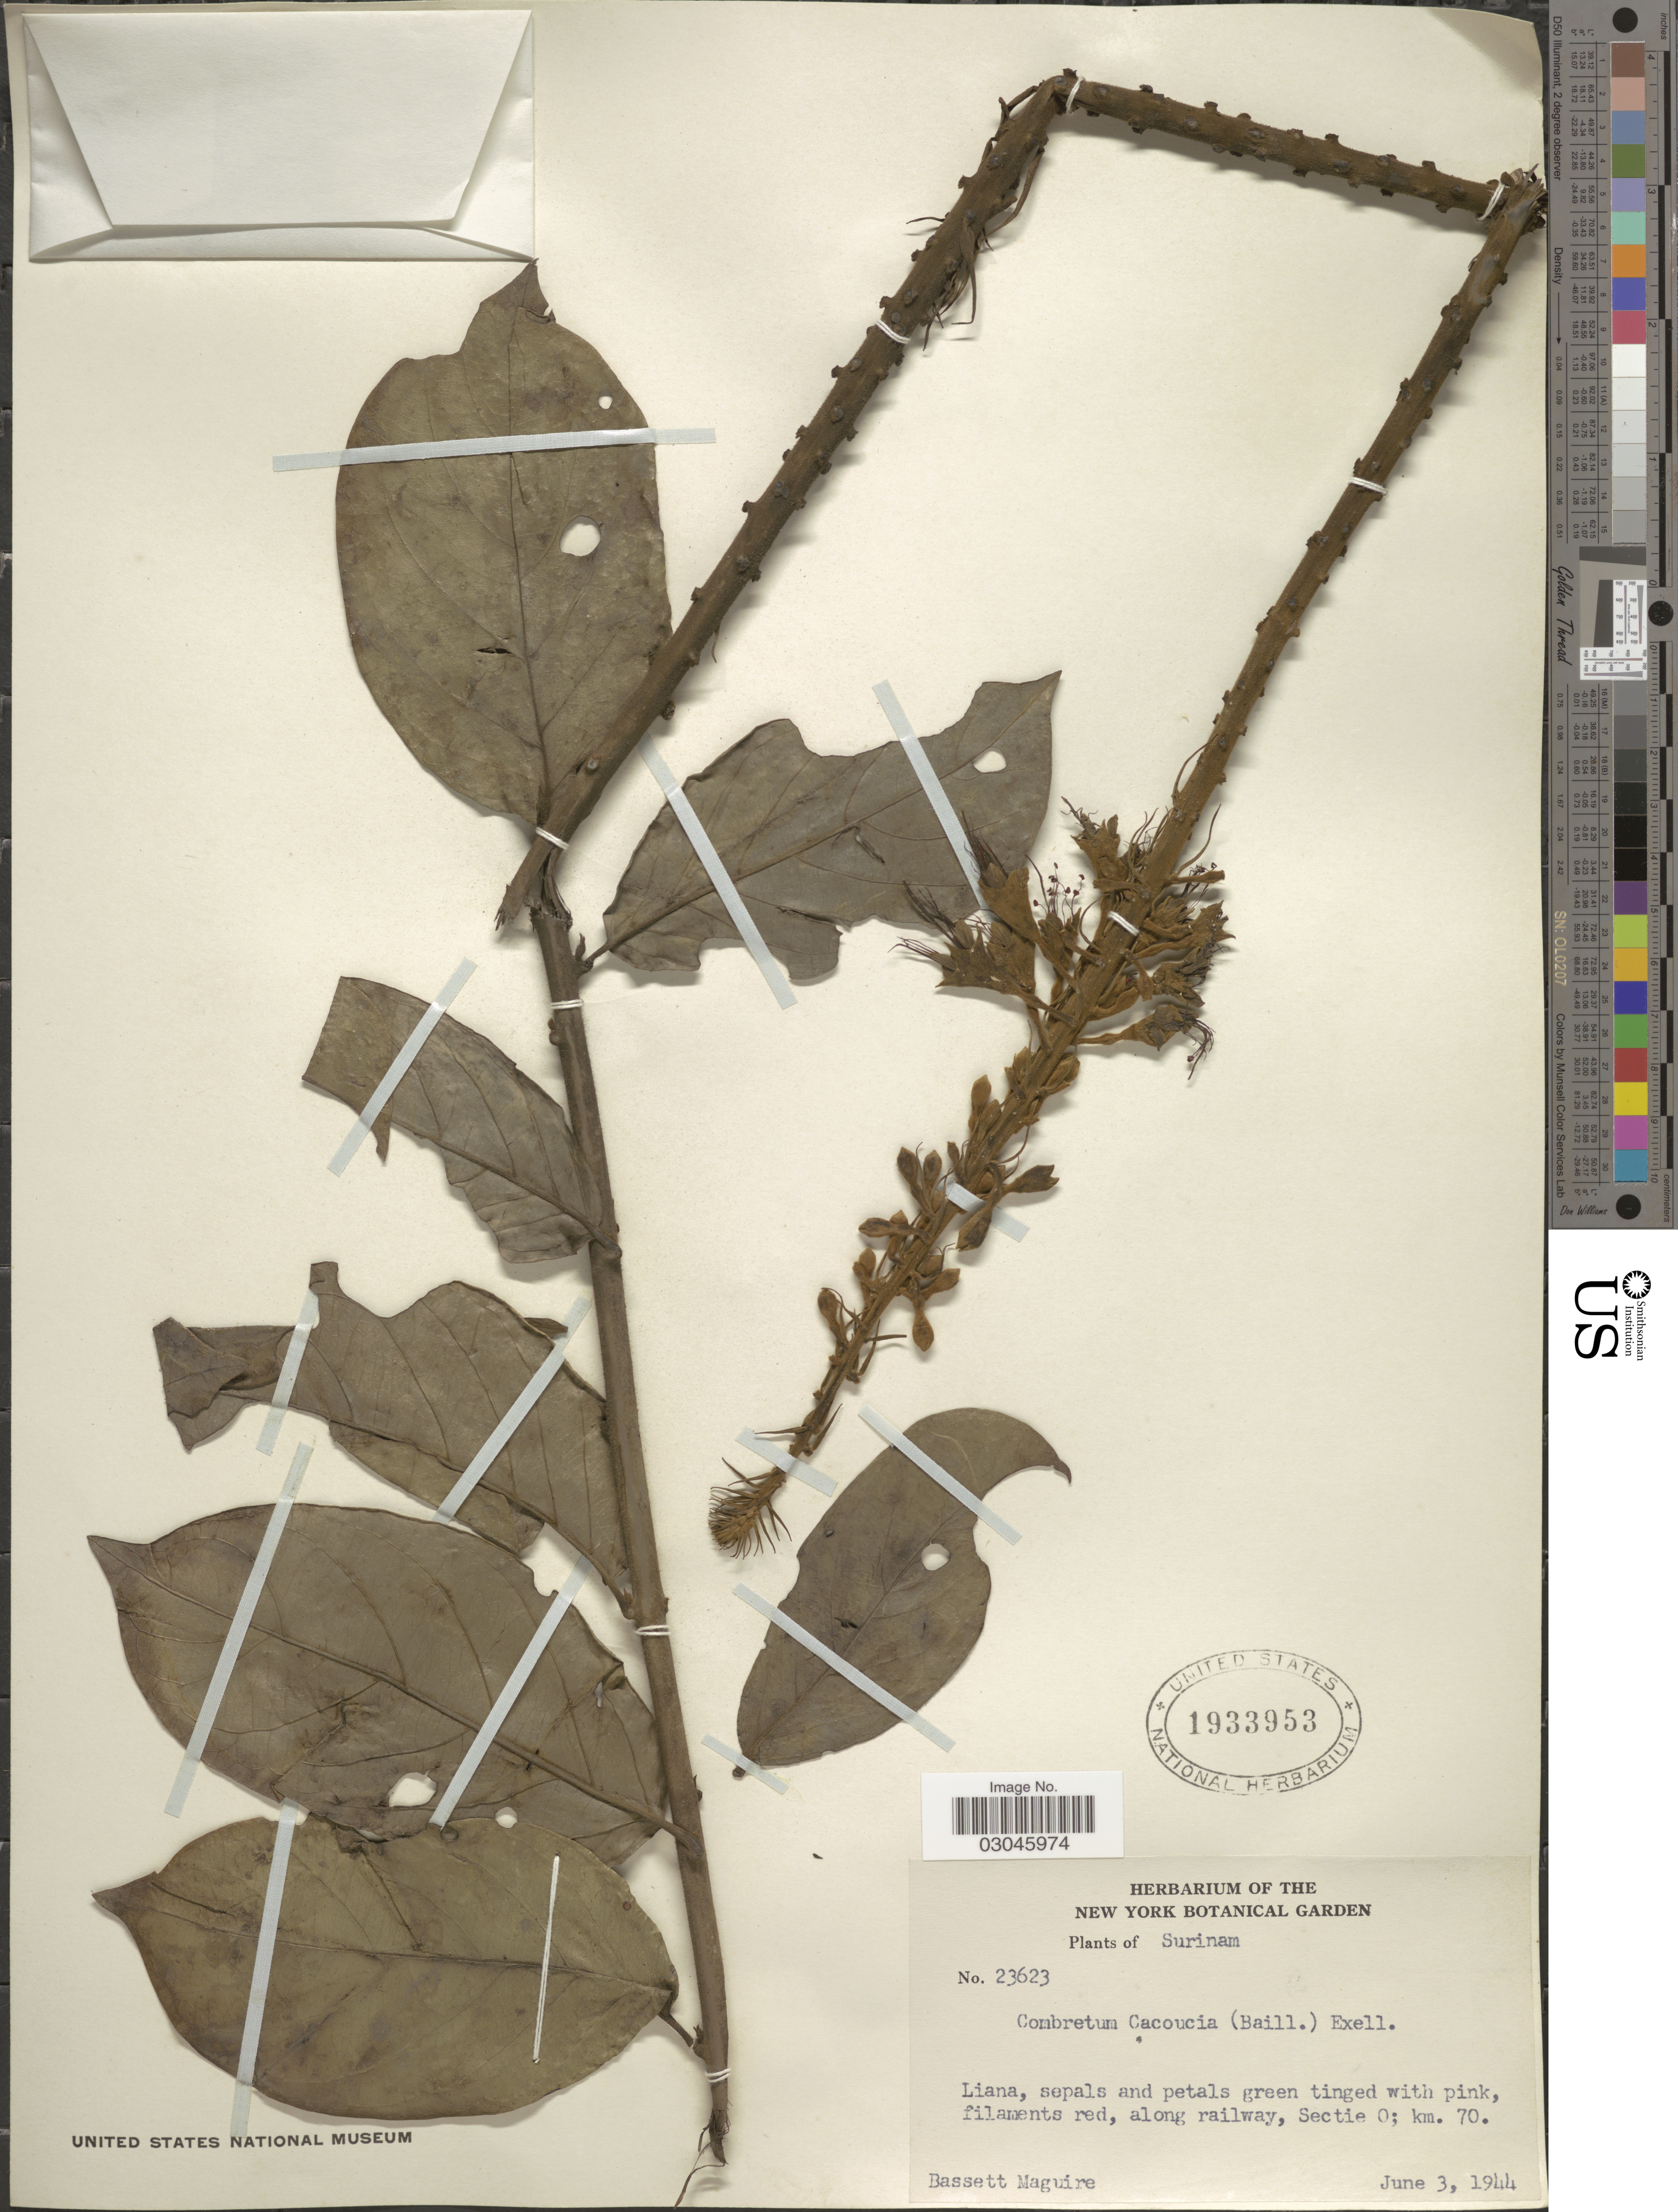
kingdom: Plantae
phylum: Tracheophyta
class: Magnoliopsida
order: Myrtales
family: Combretaceae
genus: Combretum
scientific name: Combretum cacoucia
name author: Exell ex Sandwith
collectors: B. Maguire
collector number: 23623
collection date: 1944-06-03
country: Suriname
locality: Along railway, Sectie O; km. 70.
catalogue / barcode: US 1933953